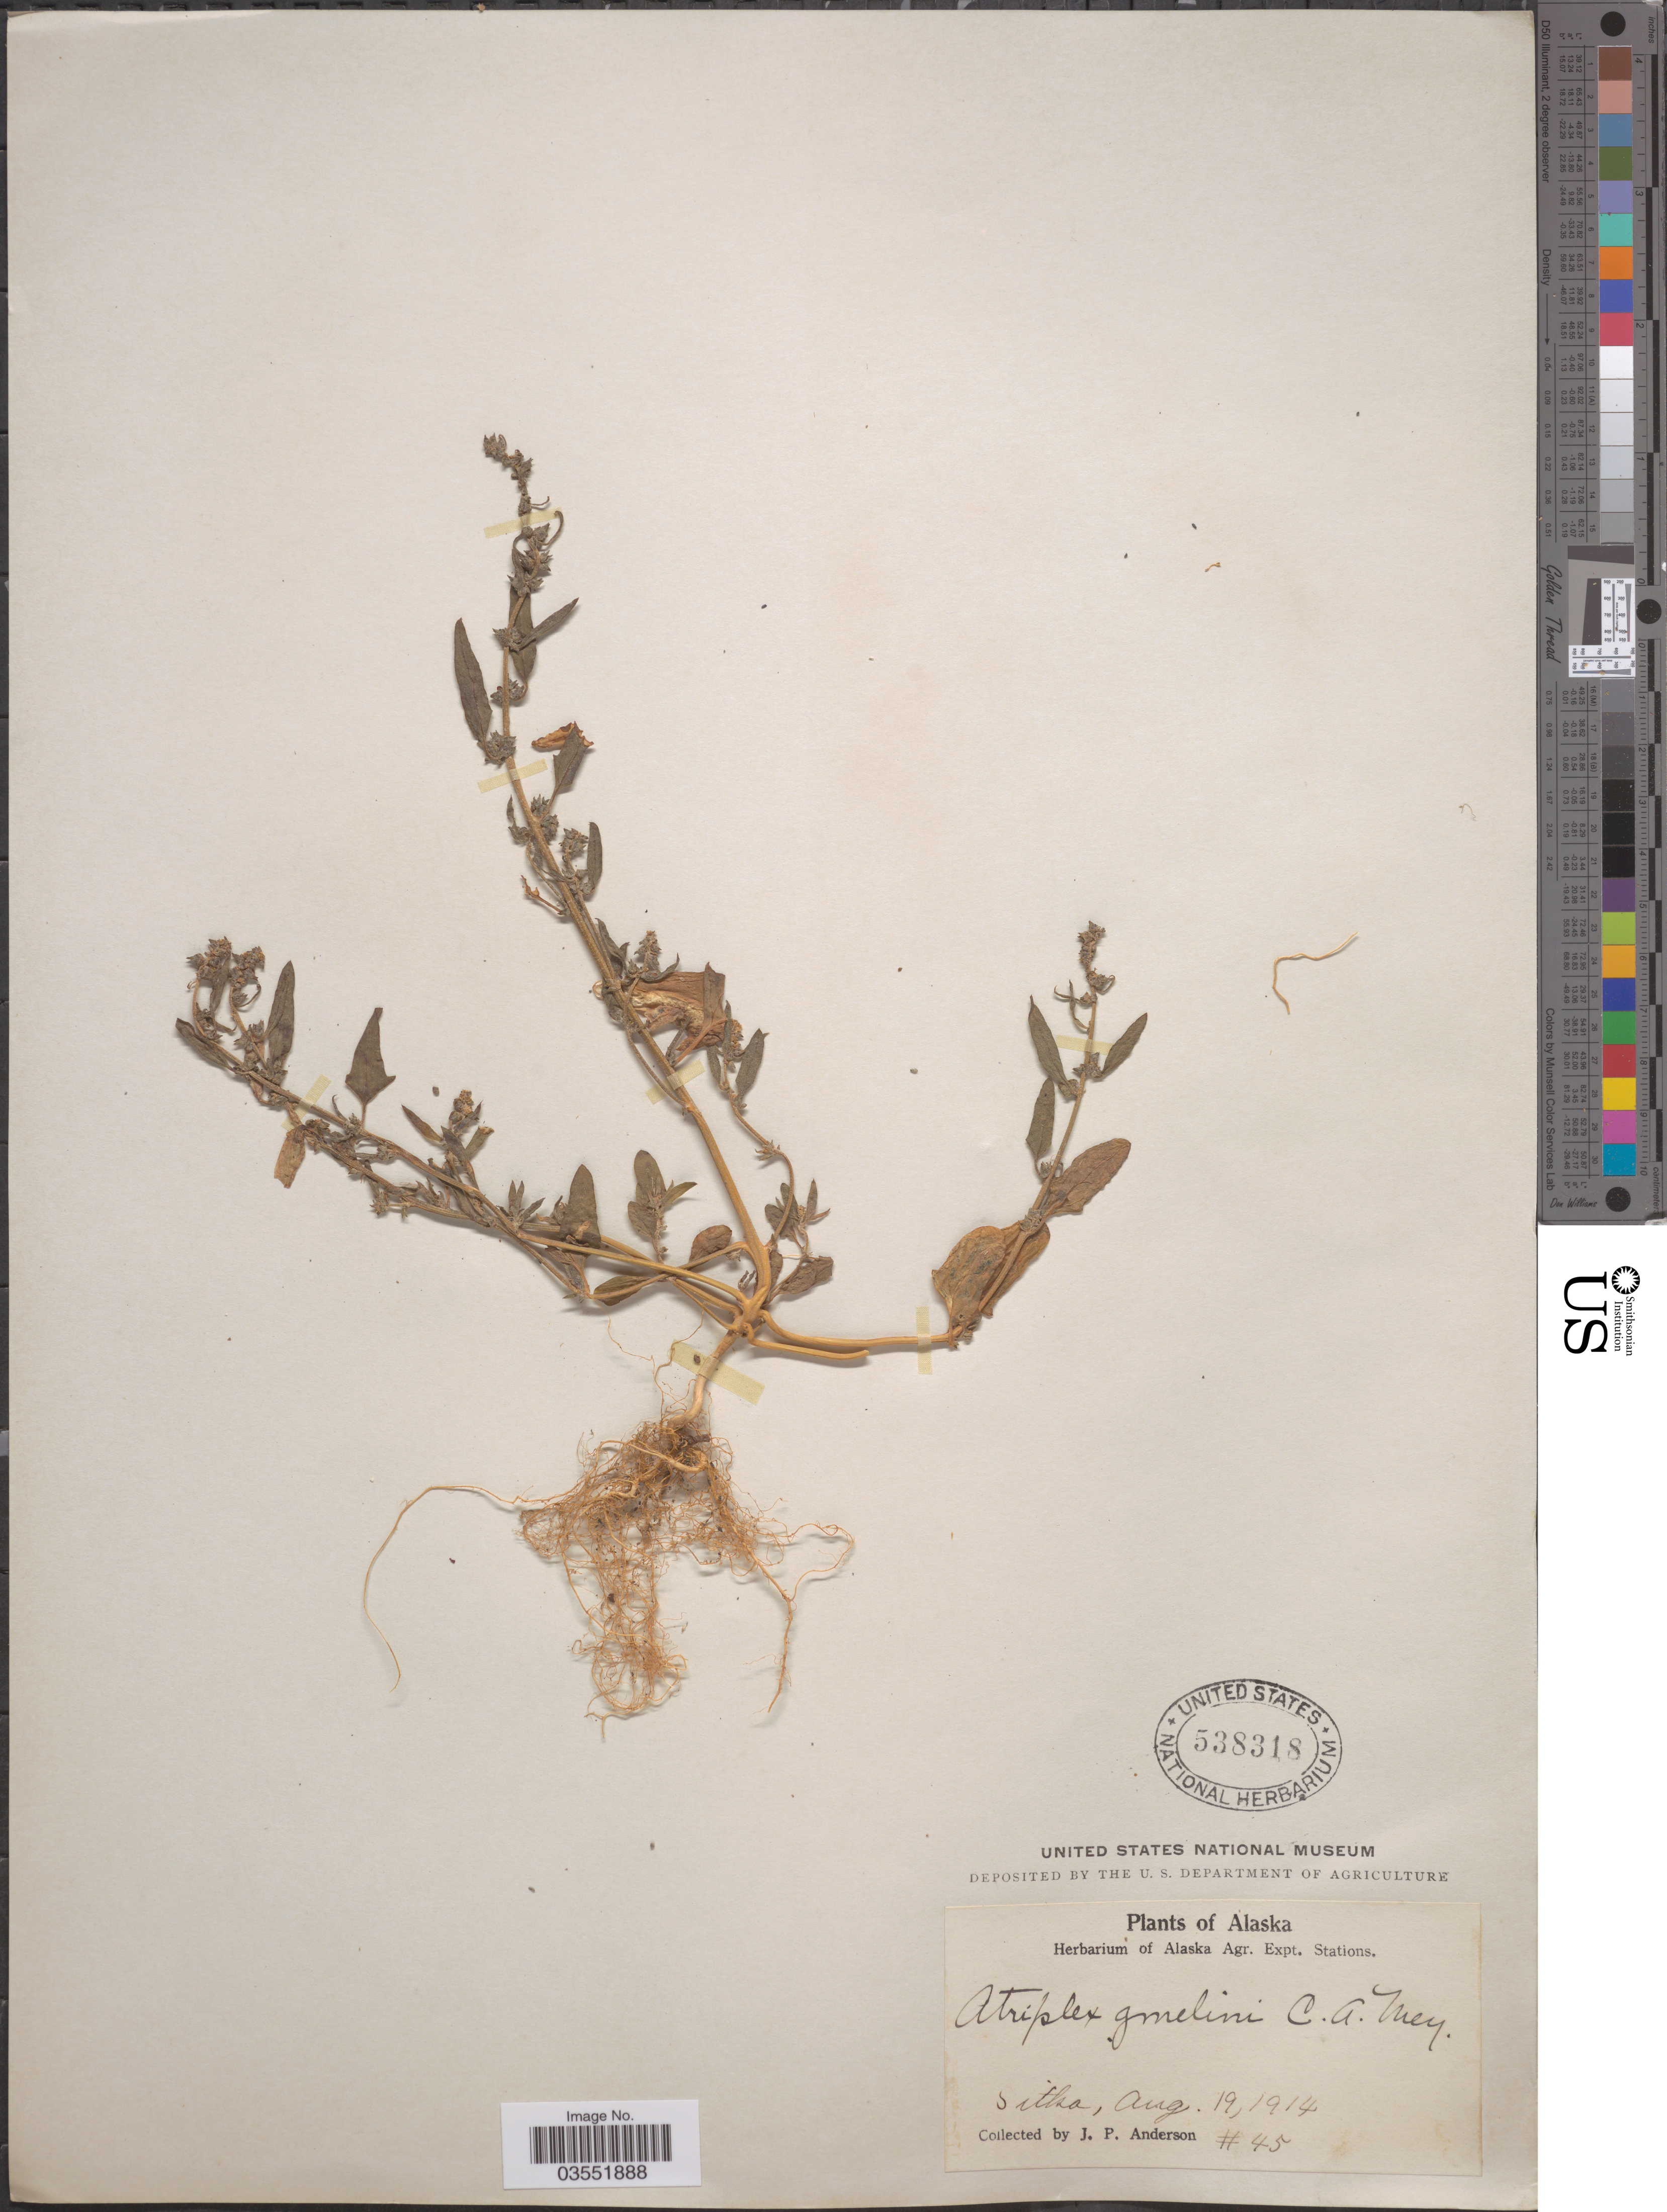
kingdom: Plantae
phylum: Tracheophyta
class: Magnoliopsida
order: Caryophyllales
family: Amaranthaceae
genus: Atriplex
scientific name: Atriplex gmelinii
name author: C.A. Mey. ex Bong.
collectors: J. P. Anderson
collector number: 45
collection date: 1914-08-19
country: United States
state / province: Alaska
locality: Sitka.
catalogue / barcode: US 538318